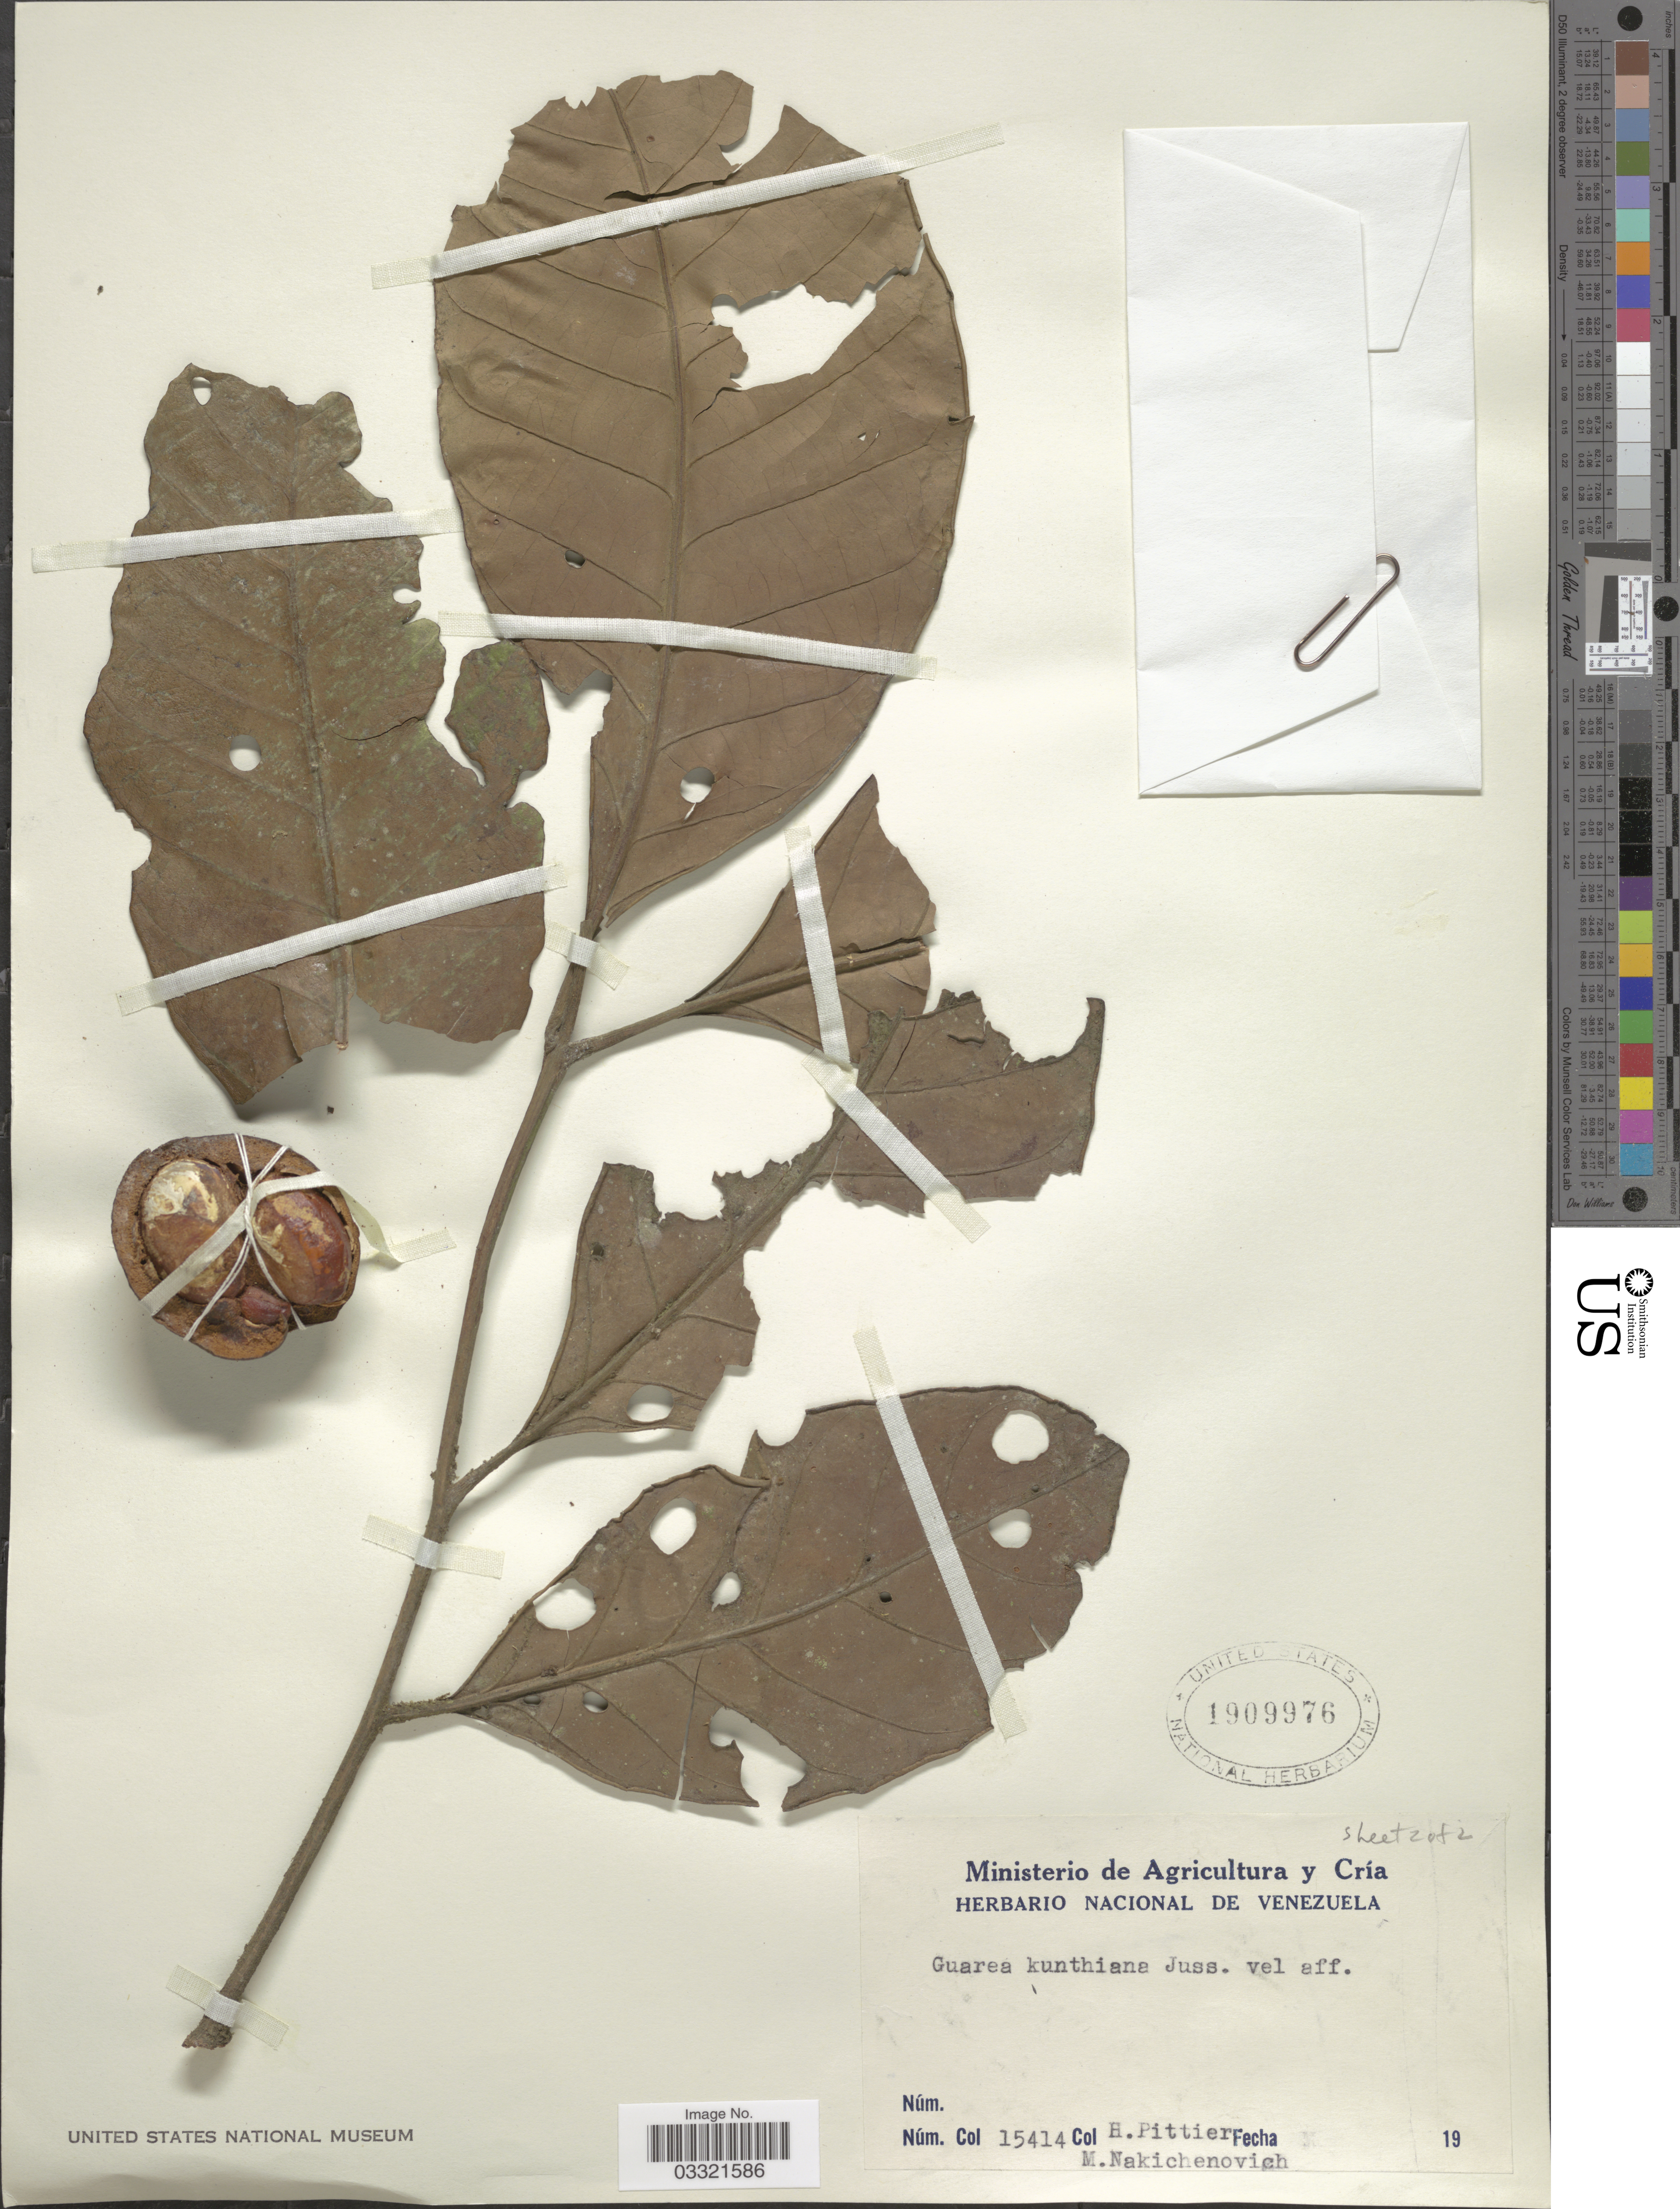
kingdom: Plantae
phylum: Tracheophyta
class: Magnoliopsida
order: Sapindales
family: Meliaceae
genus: Guarea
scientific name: Guarea kunthiana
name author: A. Juss.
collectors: H. F. Pittier & M. Nakichenovich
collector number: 15414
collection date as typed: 19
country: Venezuela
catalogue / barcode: US 1909976